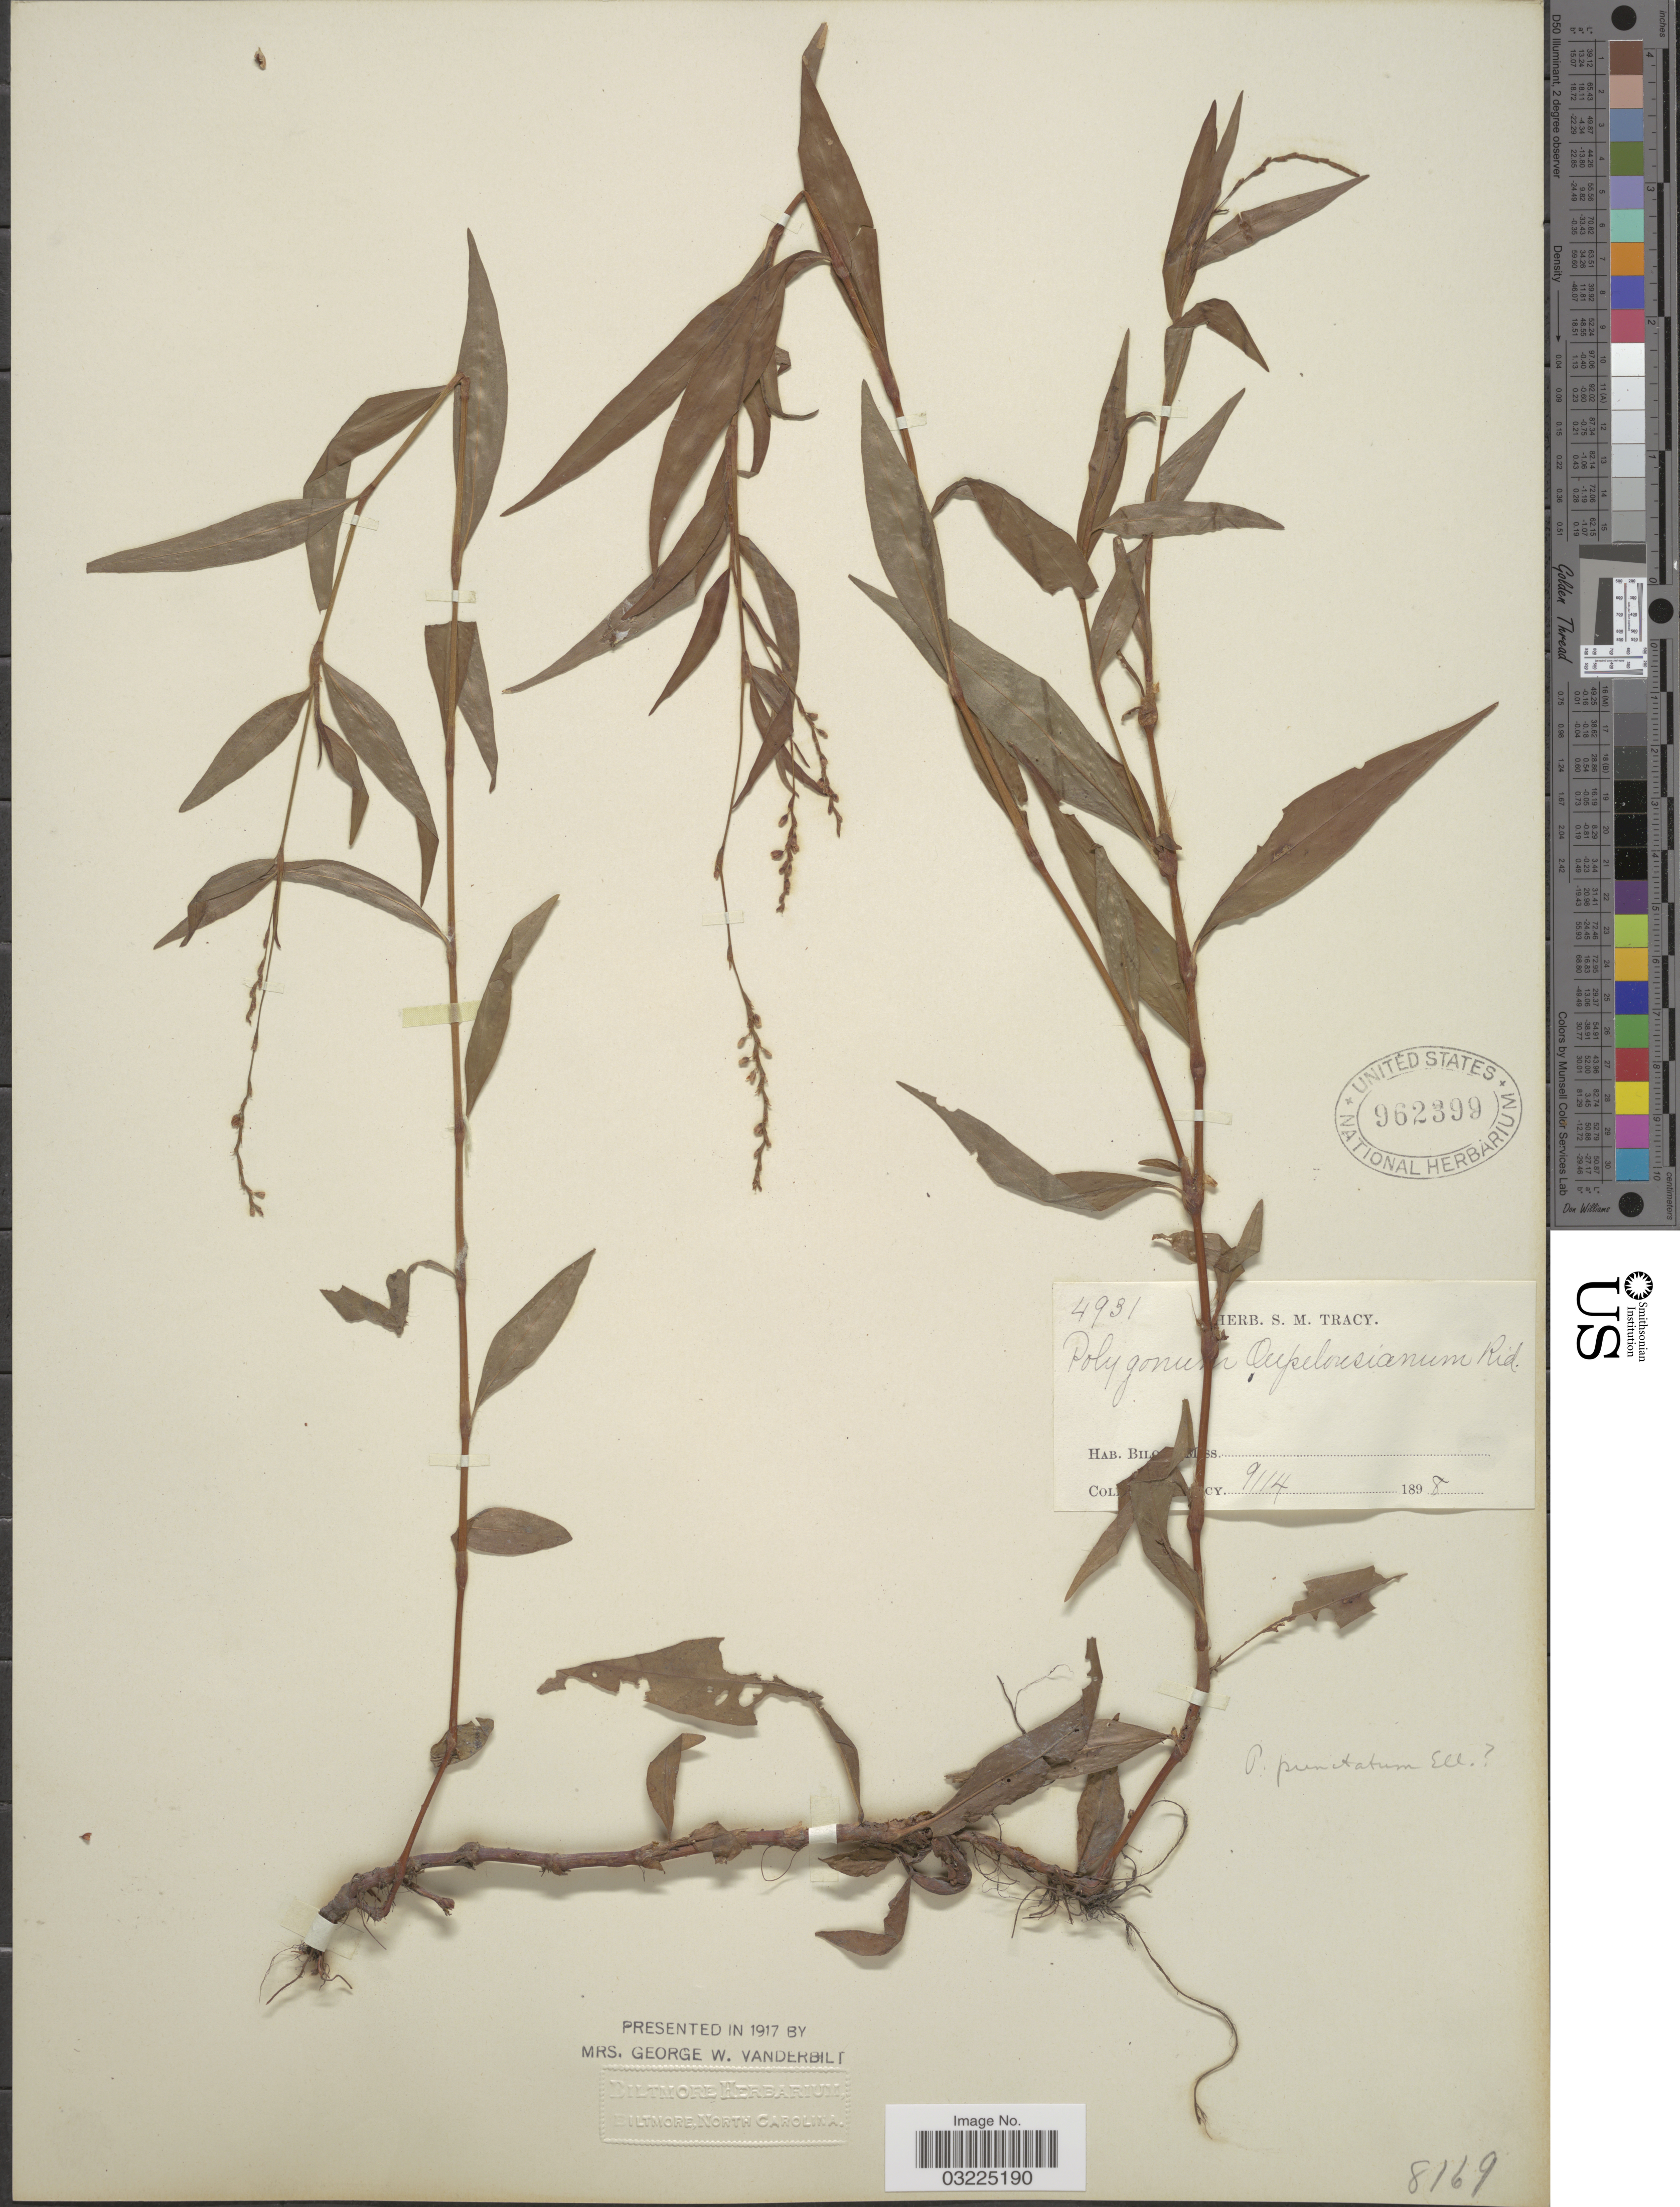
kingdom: Plantae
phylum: Tracheophyta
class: Magnoliopsida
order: Caryophyllales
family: Polygonaceae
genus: Persicaria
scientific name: Persicaria punctata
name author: (Elliott) Small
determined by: Atha, D. E.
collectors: S. Tracey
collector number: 4931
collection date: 1898-09-14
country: United States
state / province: Mississippi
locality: Biloxi.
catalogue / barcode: US 962399